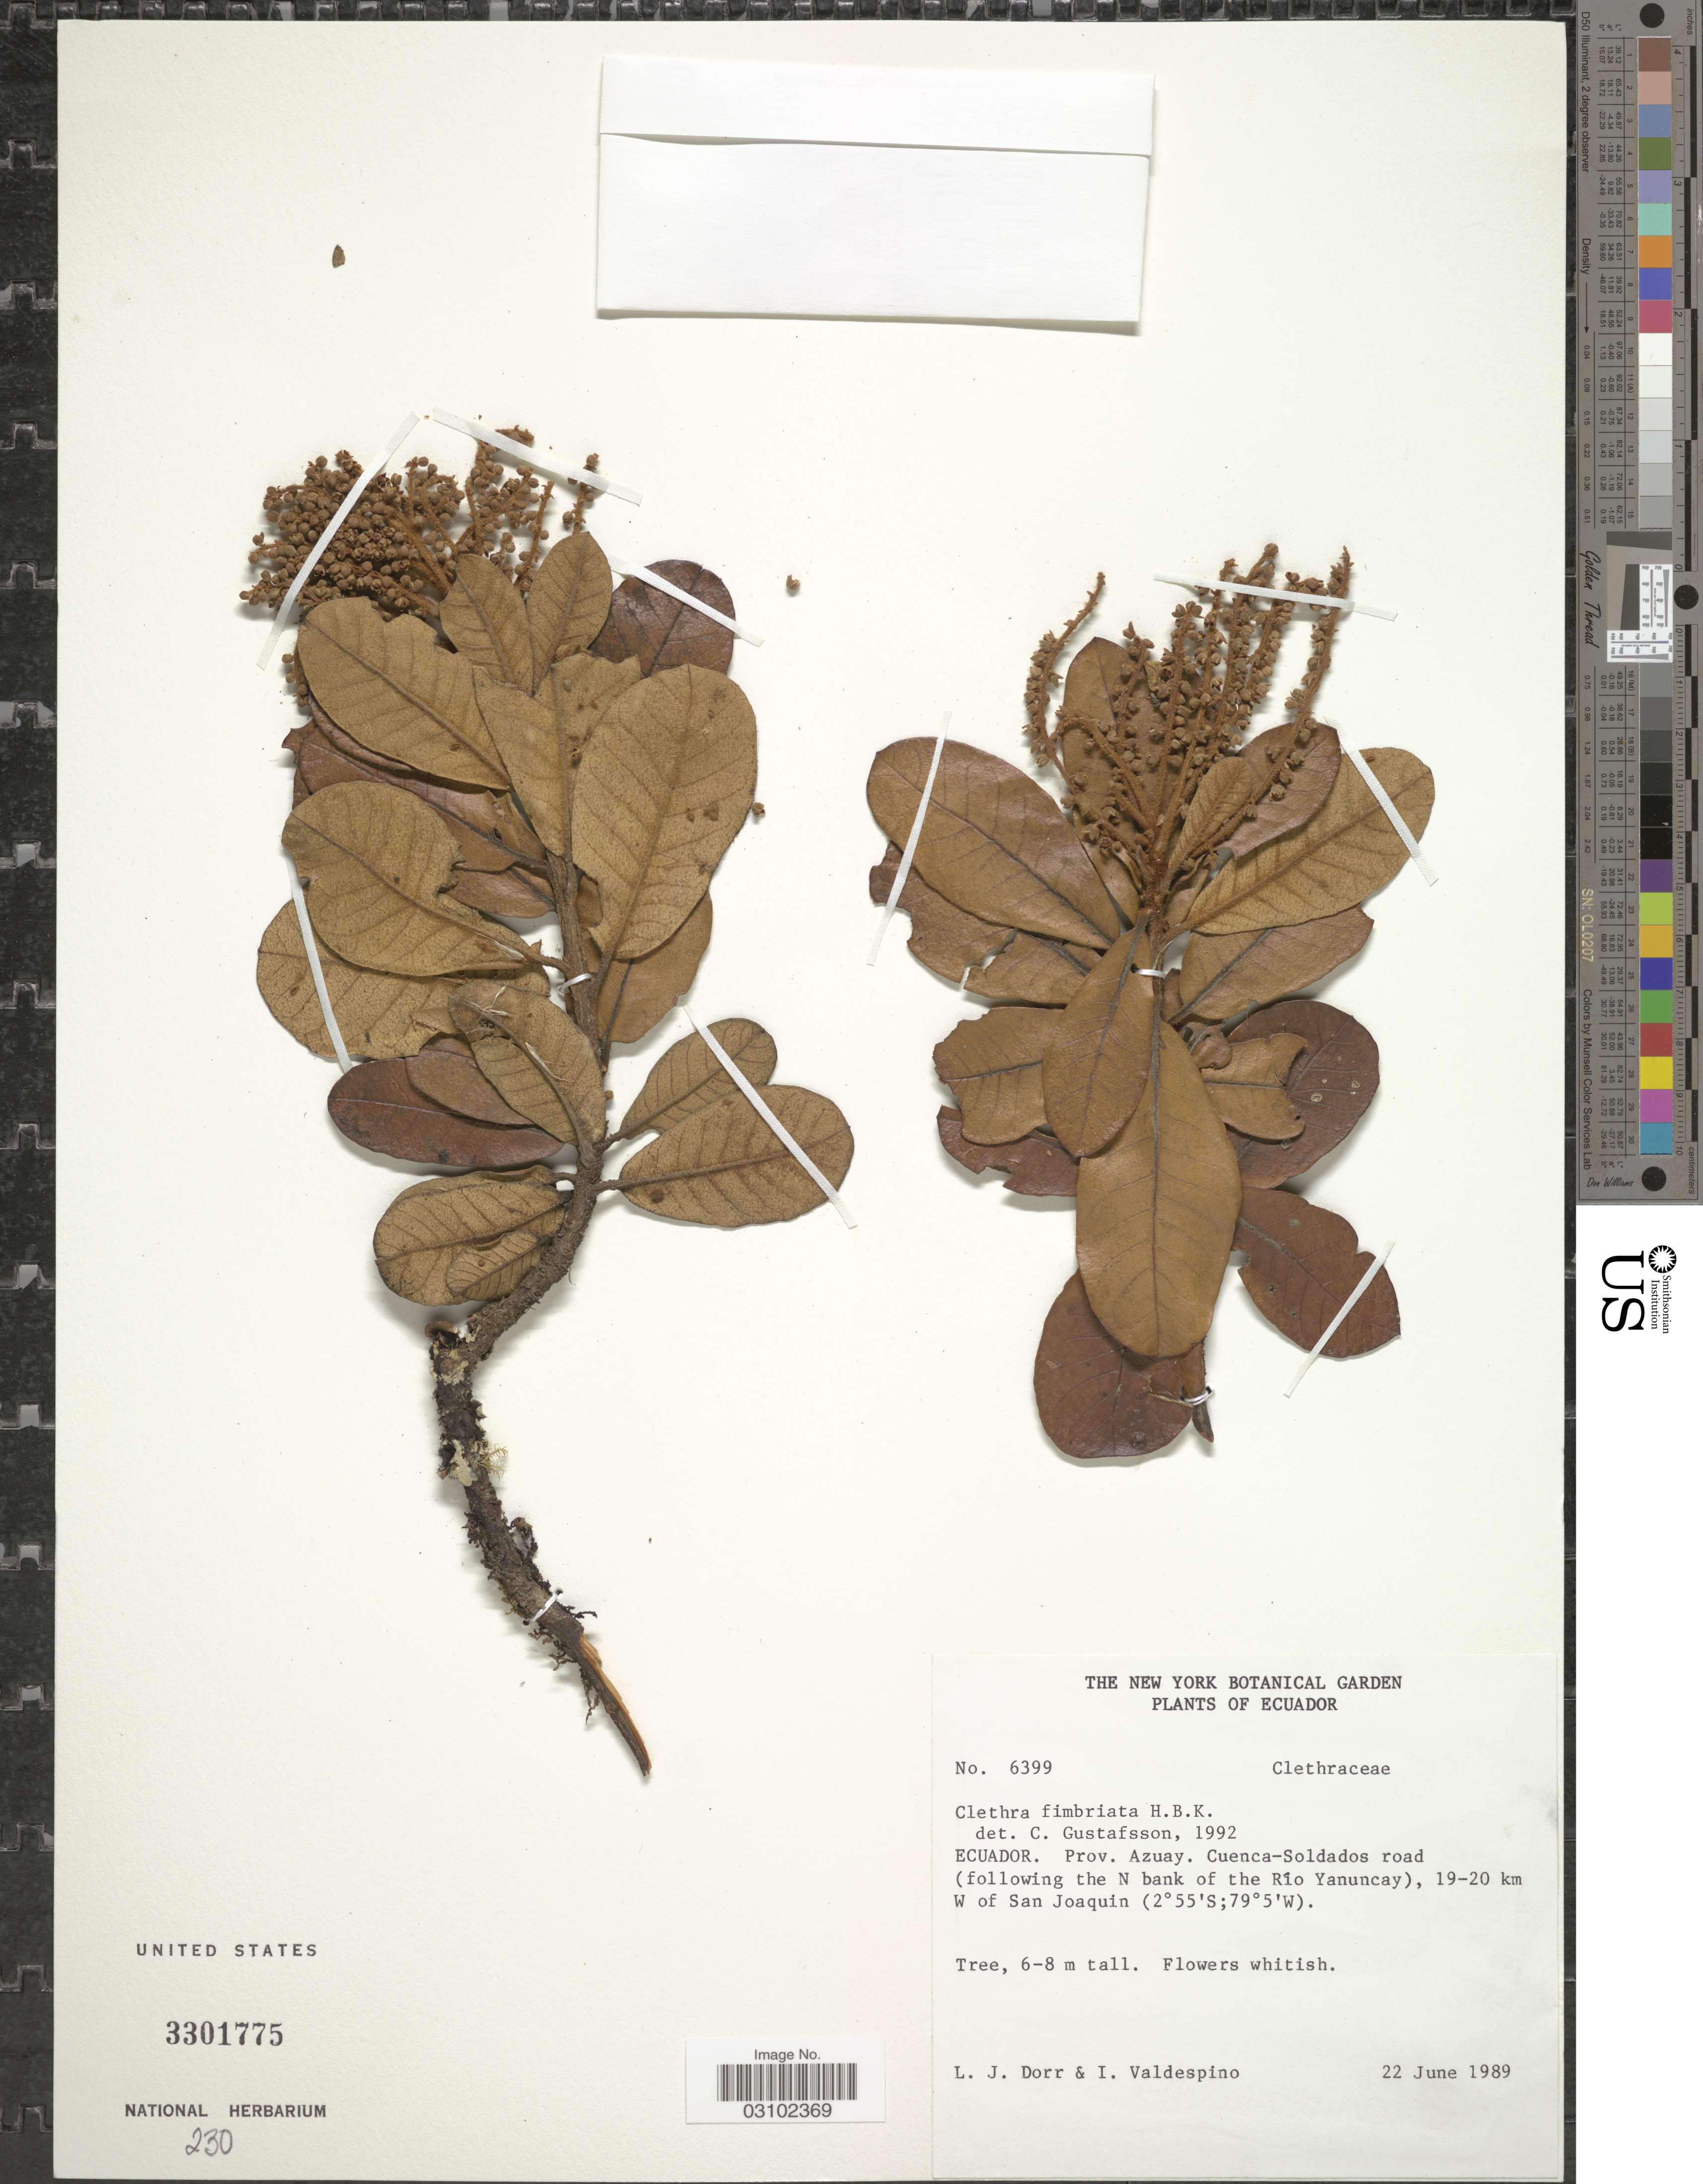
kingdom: Plantae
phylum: Tracheophyta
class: Magnoliopsida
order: Ericales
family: Clethraceae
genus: Clethra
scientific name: Clethra fimbriata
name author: Kunth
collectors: L. J. Dorr & I. Valdespino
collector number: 6399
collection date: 1989-06-22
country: Ecuador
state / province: Azuay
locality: Cuenca-Soldados road (following the N bank of the Río Yanuncay), 19-20 km W of San Joaquin.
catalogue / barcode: US 3301775